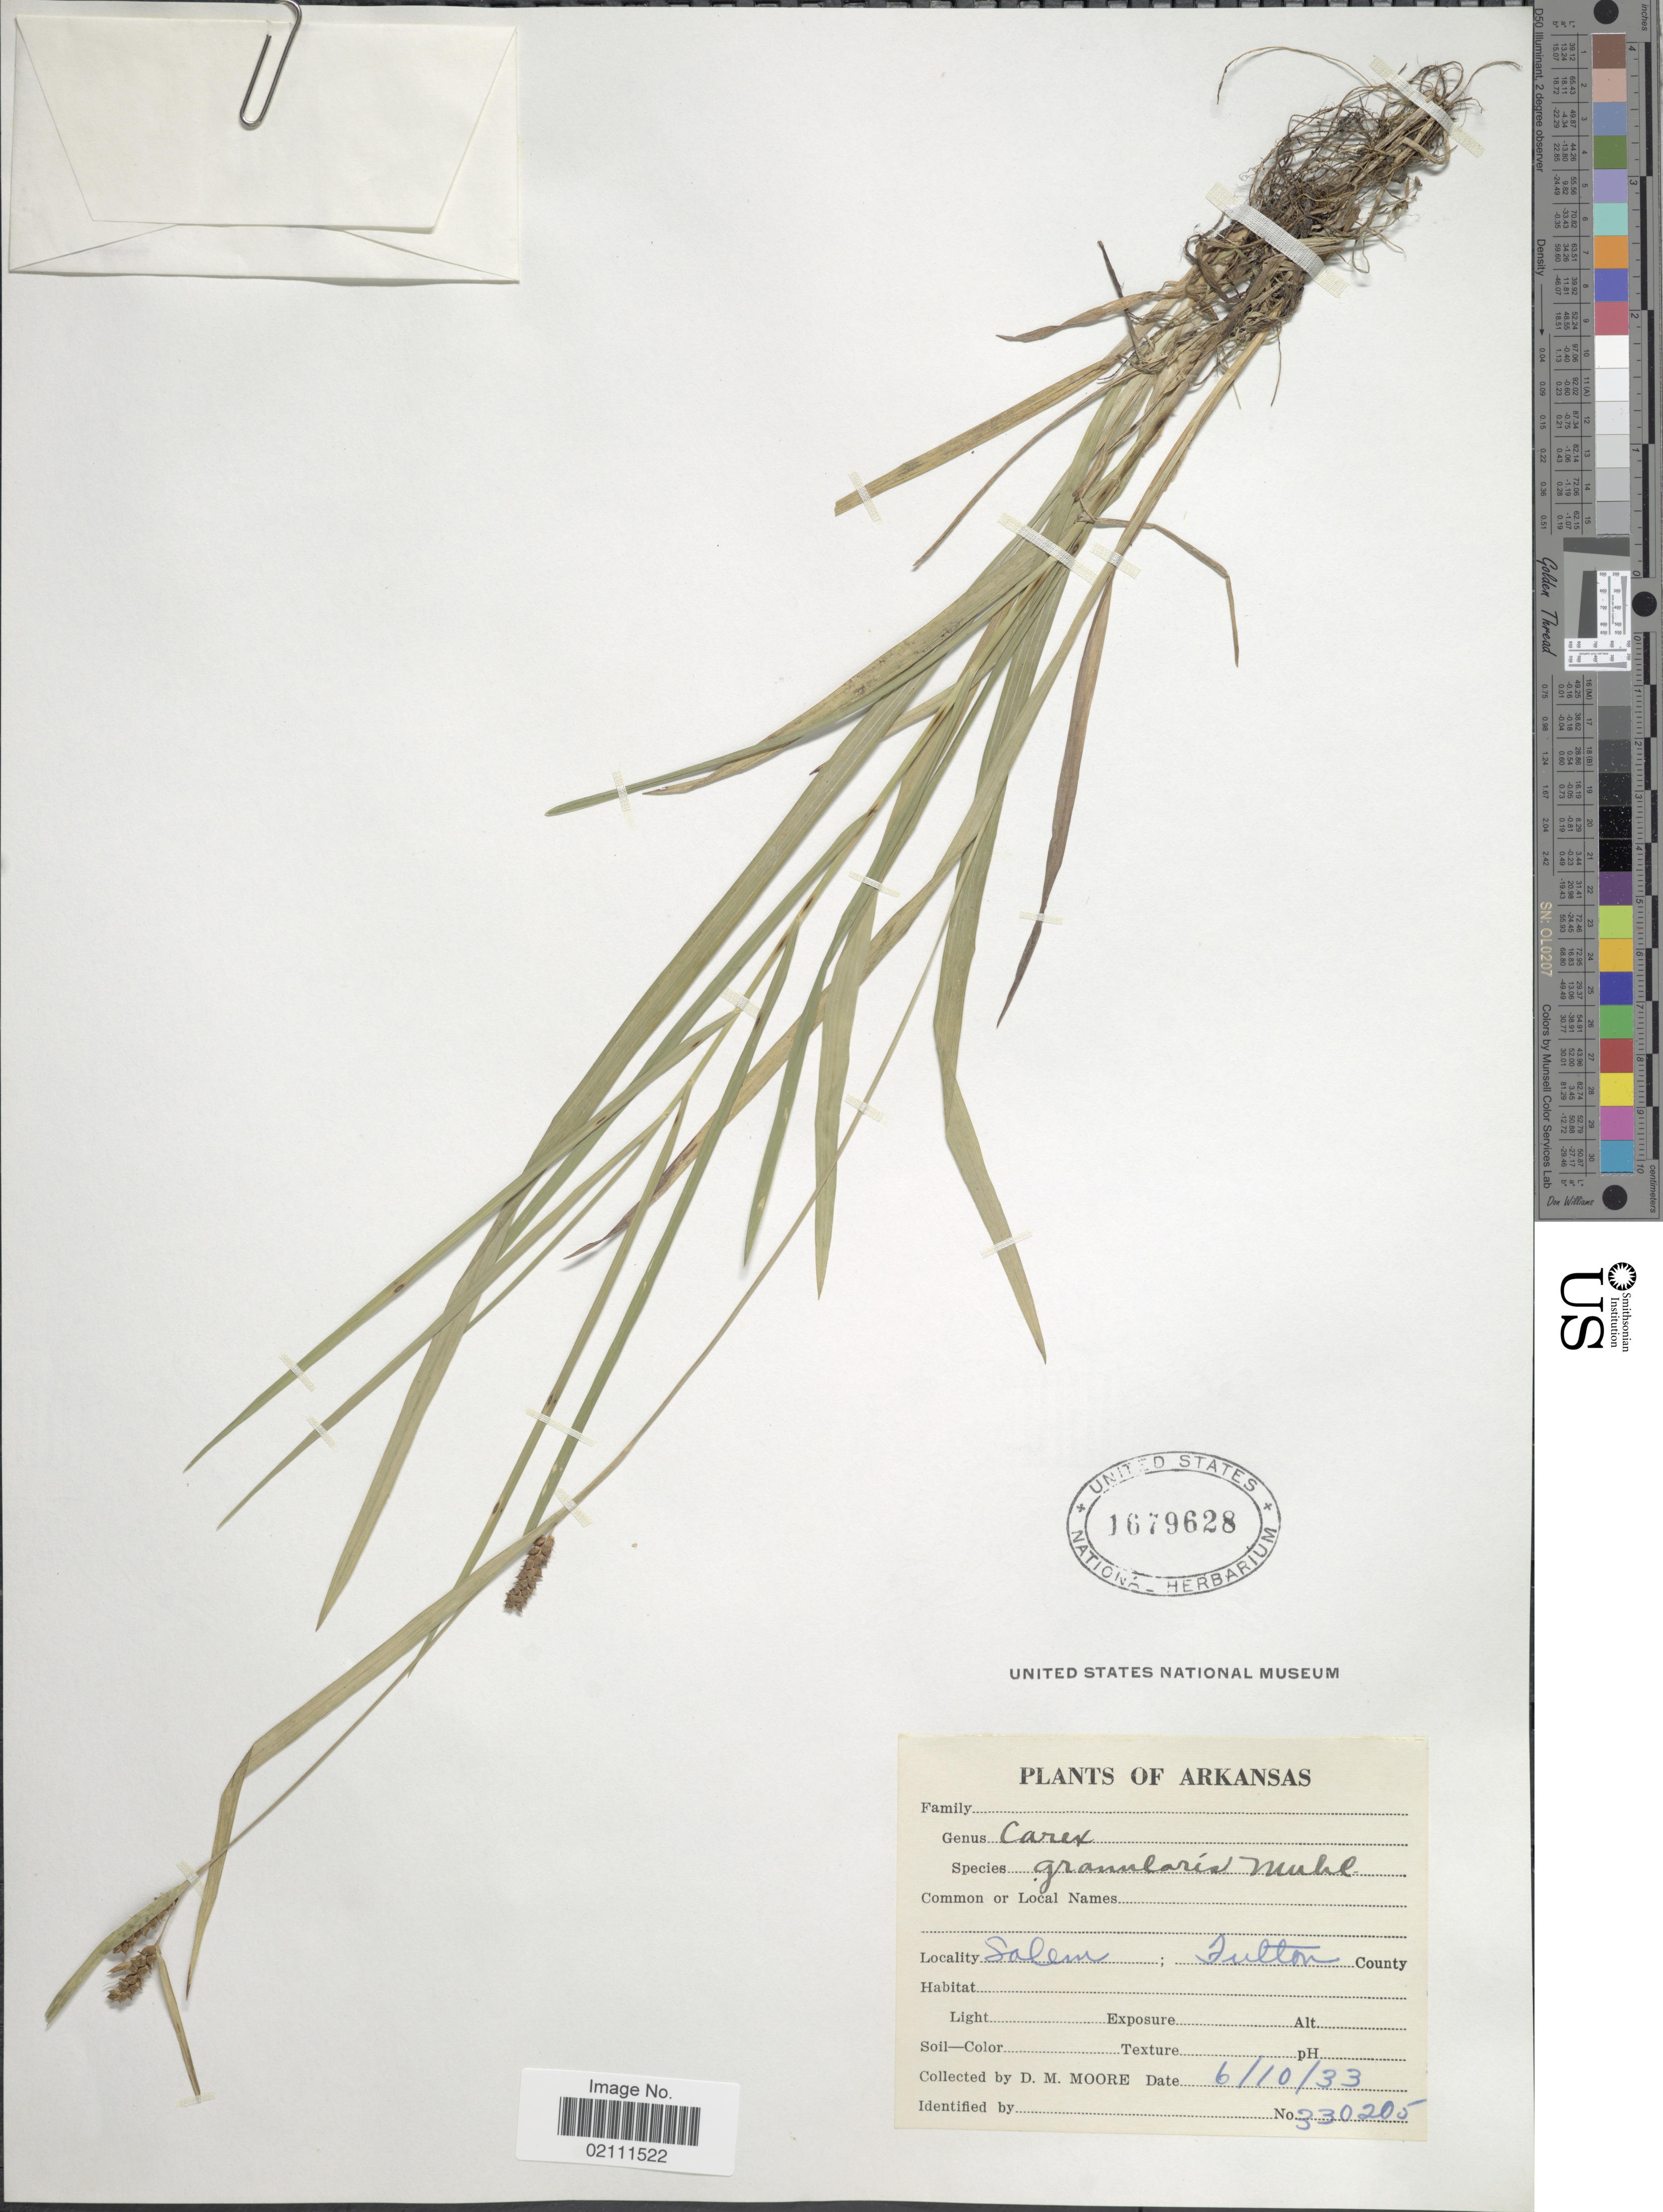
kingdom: Plantae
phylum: Tracheophyta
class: Liliopsida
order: Poales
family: Cyperaceae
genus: Carex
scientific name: Carex granularis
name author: Muhl. ex Willd.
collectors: D. Moore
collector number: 330205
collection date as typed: Transcribed d/m/y: 10/6/33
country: United States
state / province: Arkansas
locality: Salem, Sulton County.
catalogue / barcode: US 1679628